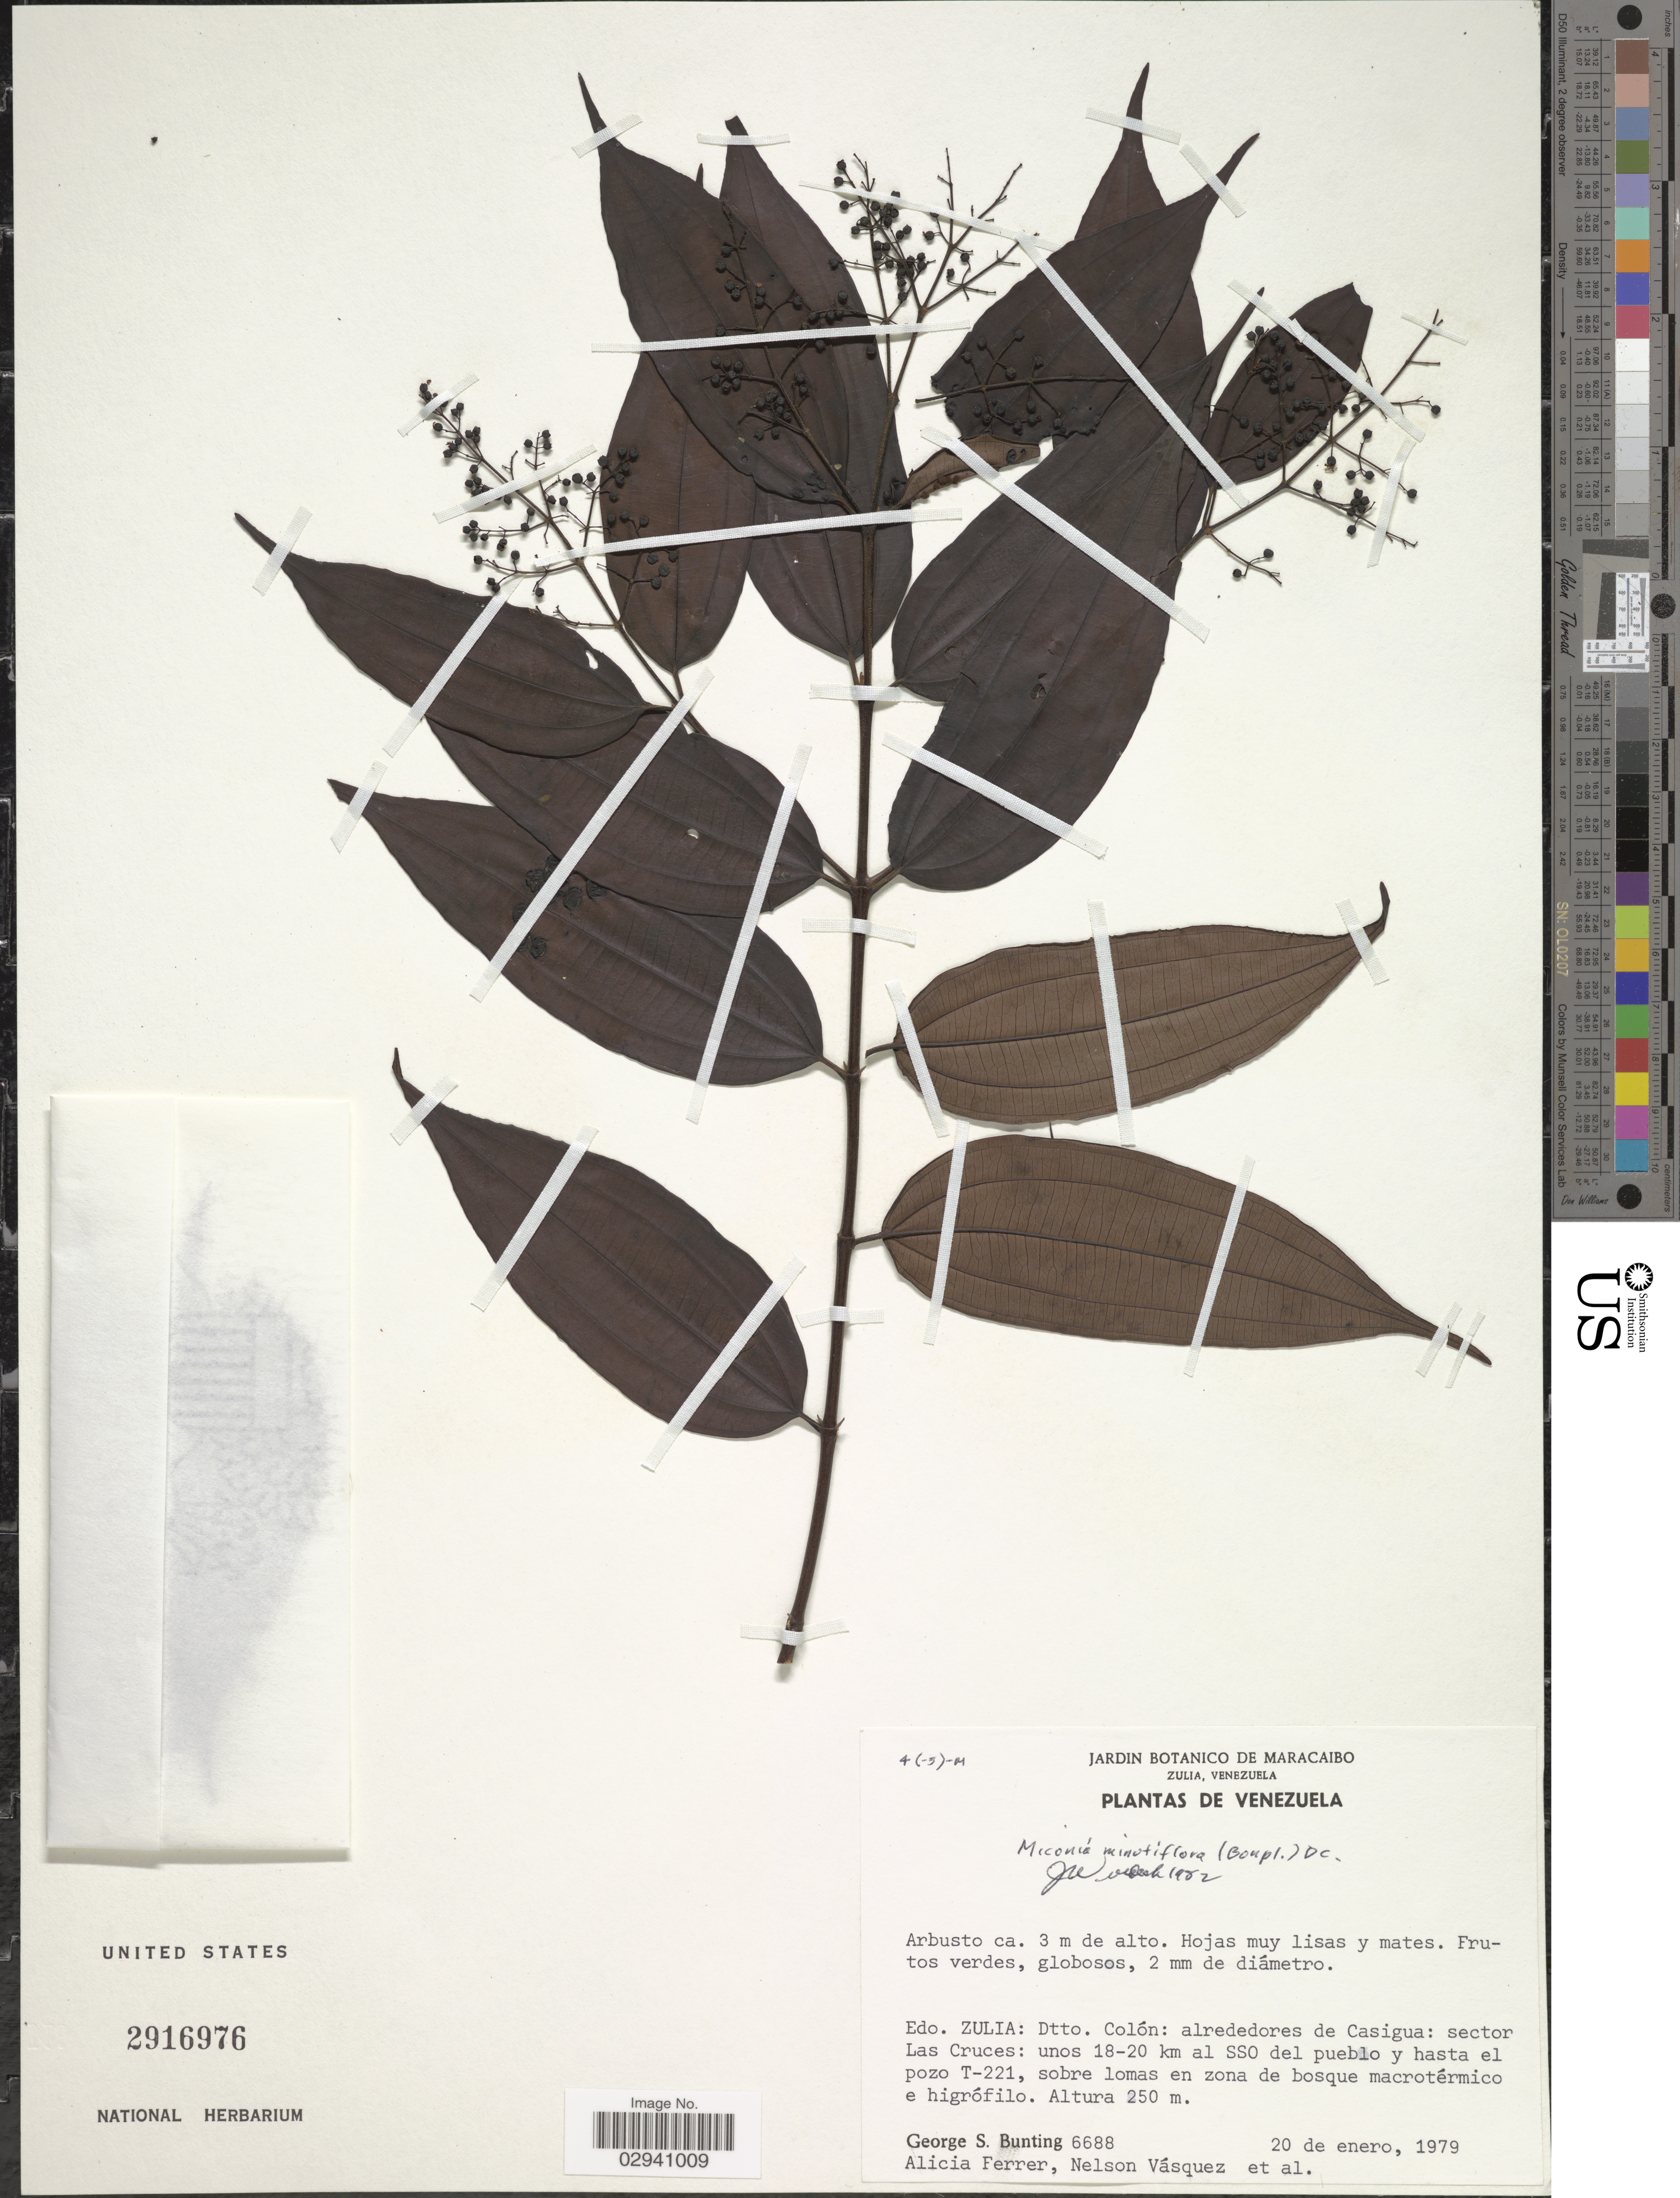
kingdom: Plantae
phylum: Tracheophyta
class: Magnoliopsida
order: Myrtales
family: Melastomataceae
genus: Miconia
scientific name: Miconia minutiflora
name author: (Bonpl.) DC.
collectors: G. S. Bunting, A. Ferrer, N. Vásquez & et al.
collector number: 6688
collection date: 1979-01-20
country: Venezuela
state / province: Zulia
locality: Edo. Zulia: Dtto. Colón: alrededores de Casigua: sector Las Cruces: unos 18-20 km al SSO del pueblo y hasta el pozo T-221.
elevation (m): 250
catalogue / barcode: US 2916976